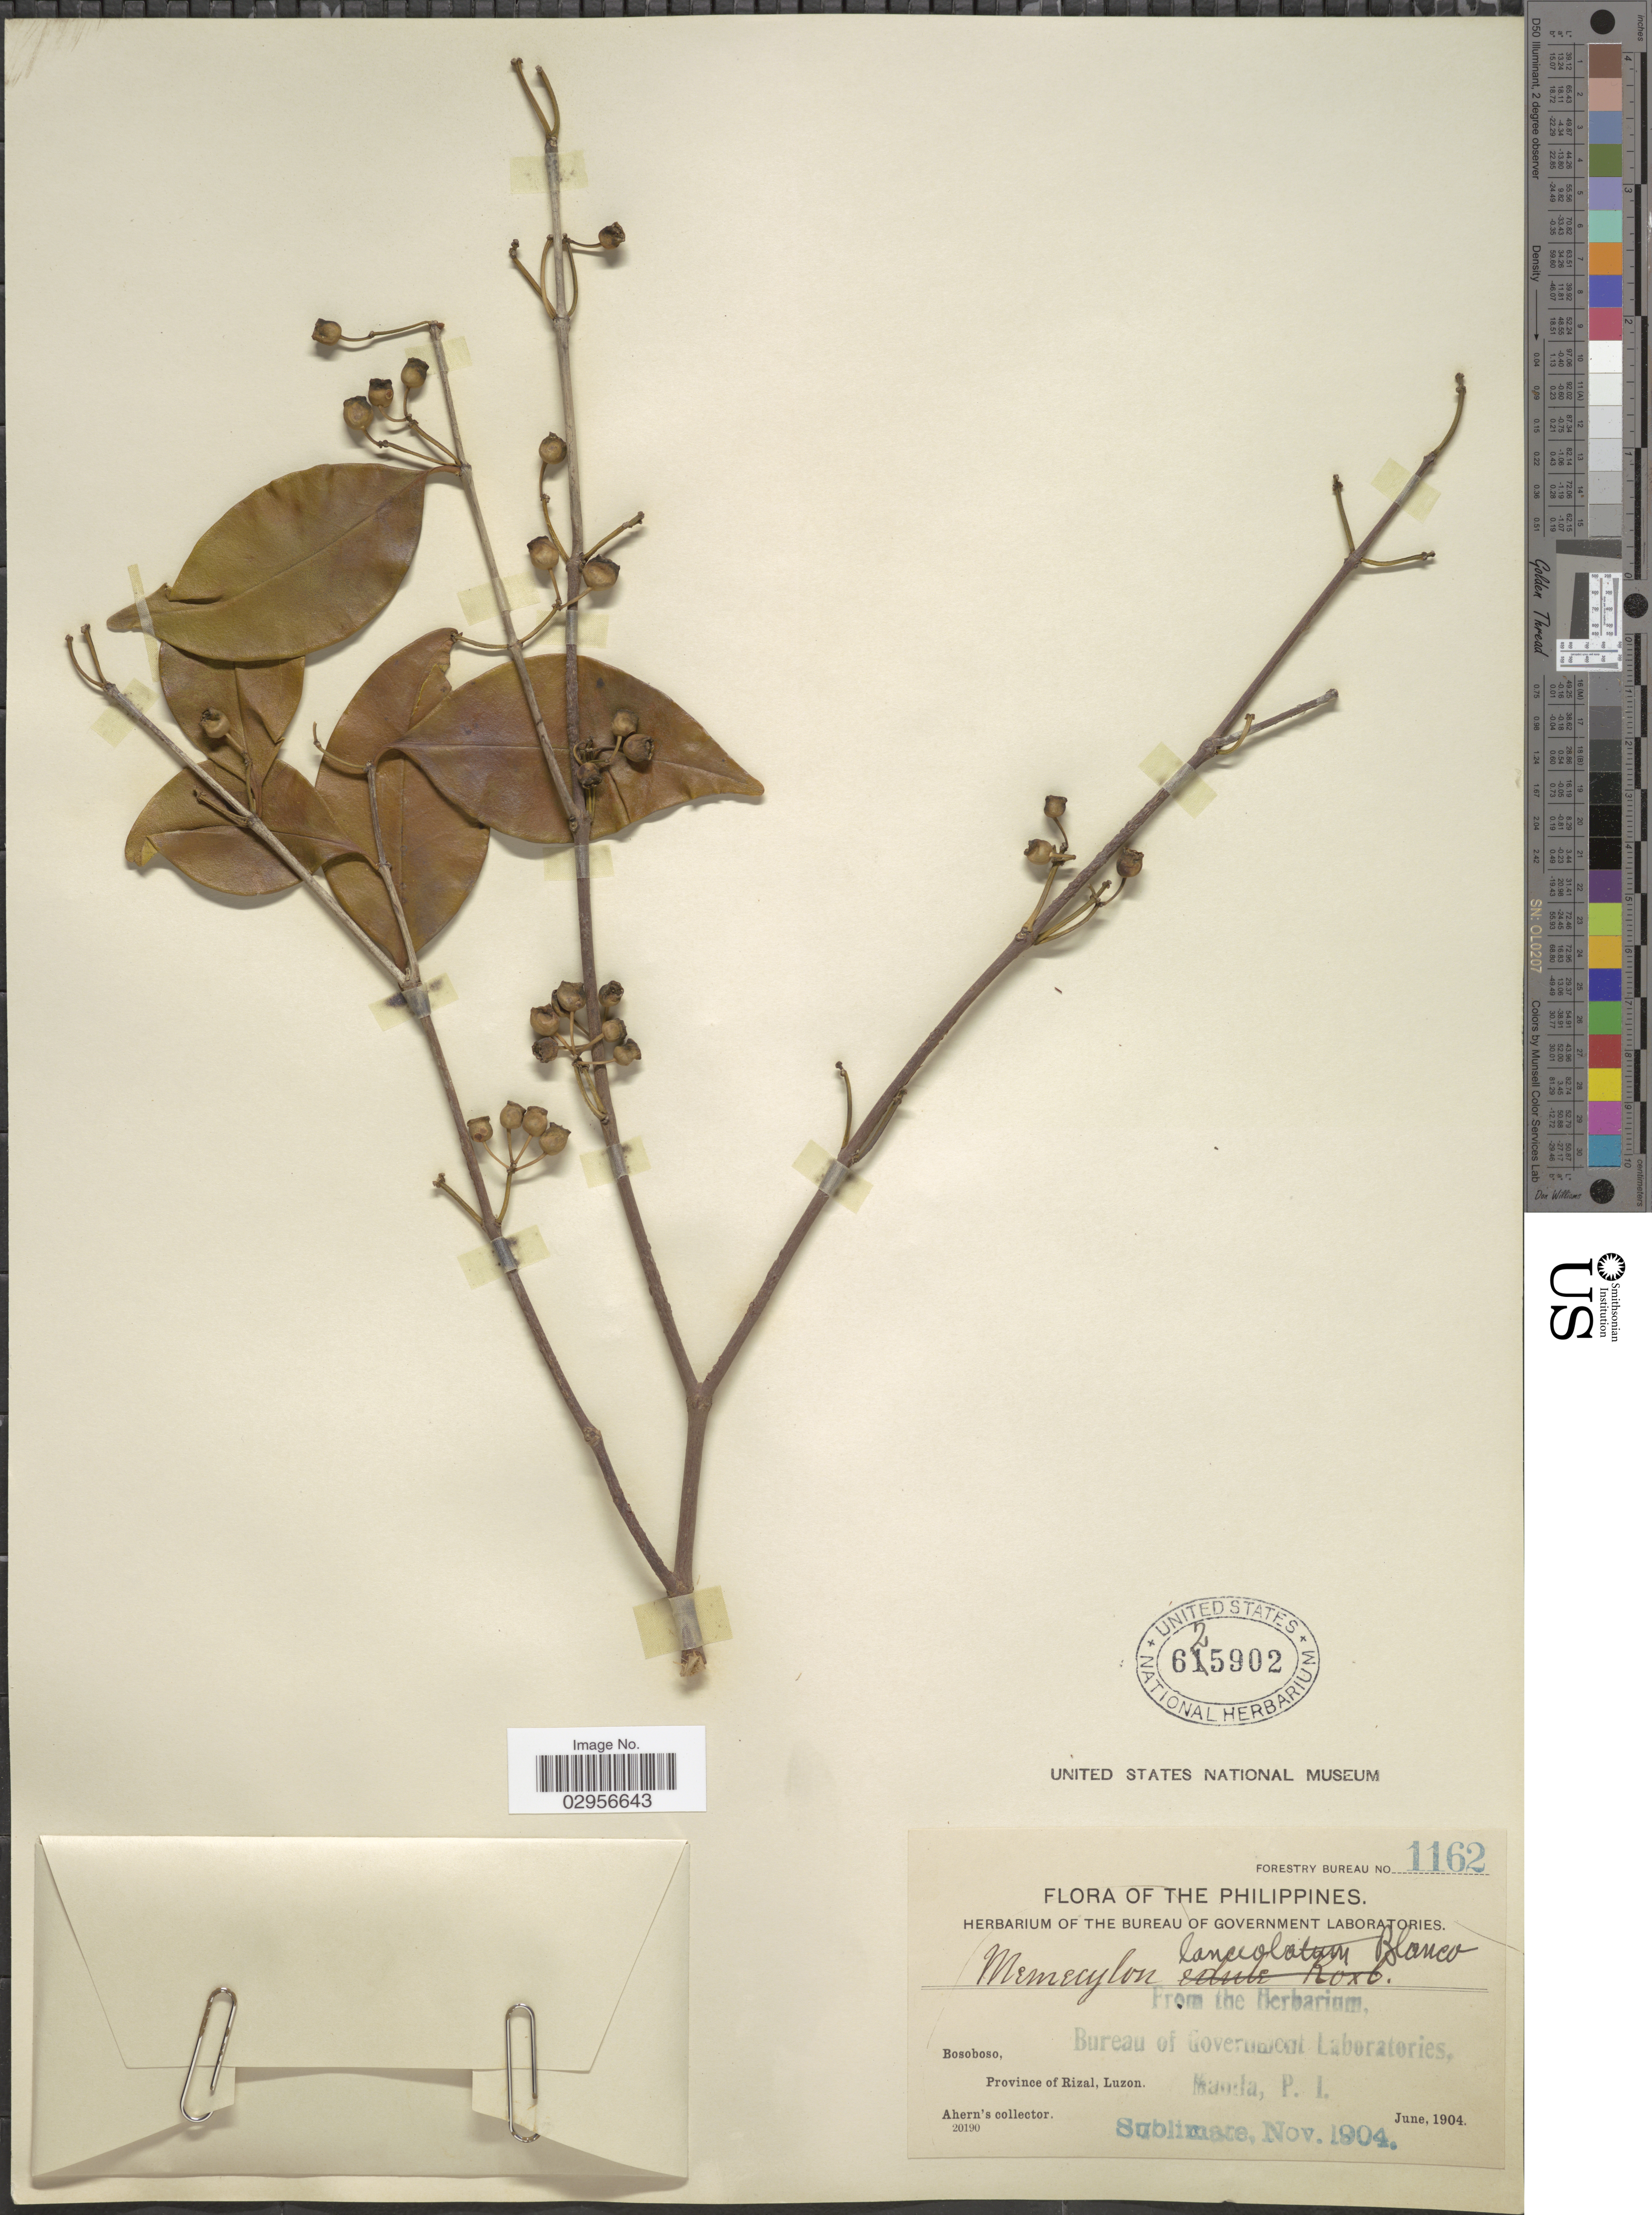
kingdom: Plantae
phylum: Tracheophyta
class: Magnoliopsida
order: Myrtales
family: Melastomataceae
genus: Memecylon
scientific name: Memecylon lanceolatum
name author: Blanco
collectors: Ahern's collector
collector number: Forestry Bureau 1162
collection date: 1904-06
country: Philippines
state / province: Calabarzon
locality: Bosoboso, Province of Rizal, Luzon.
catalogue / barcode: US 625902